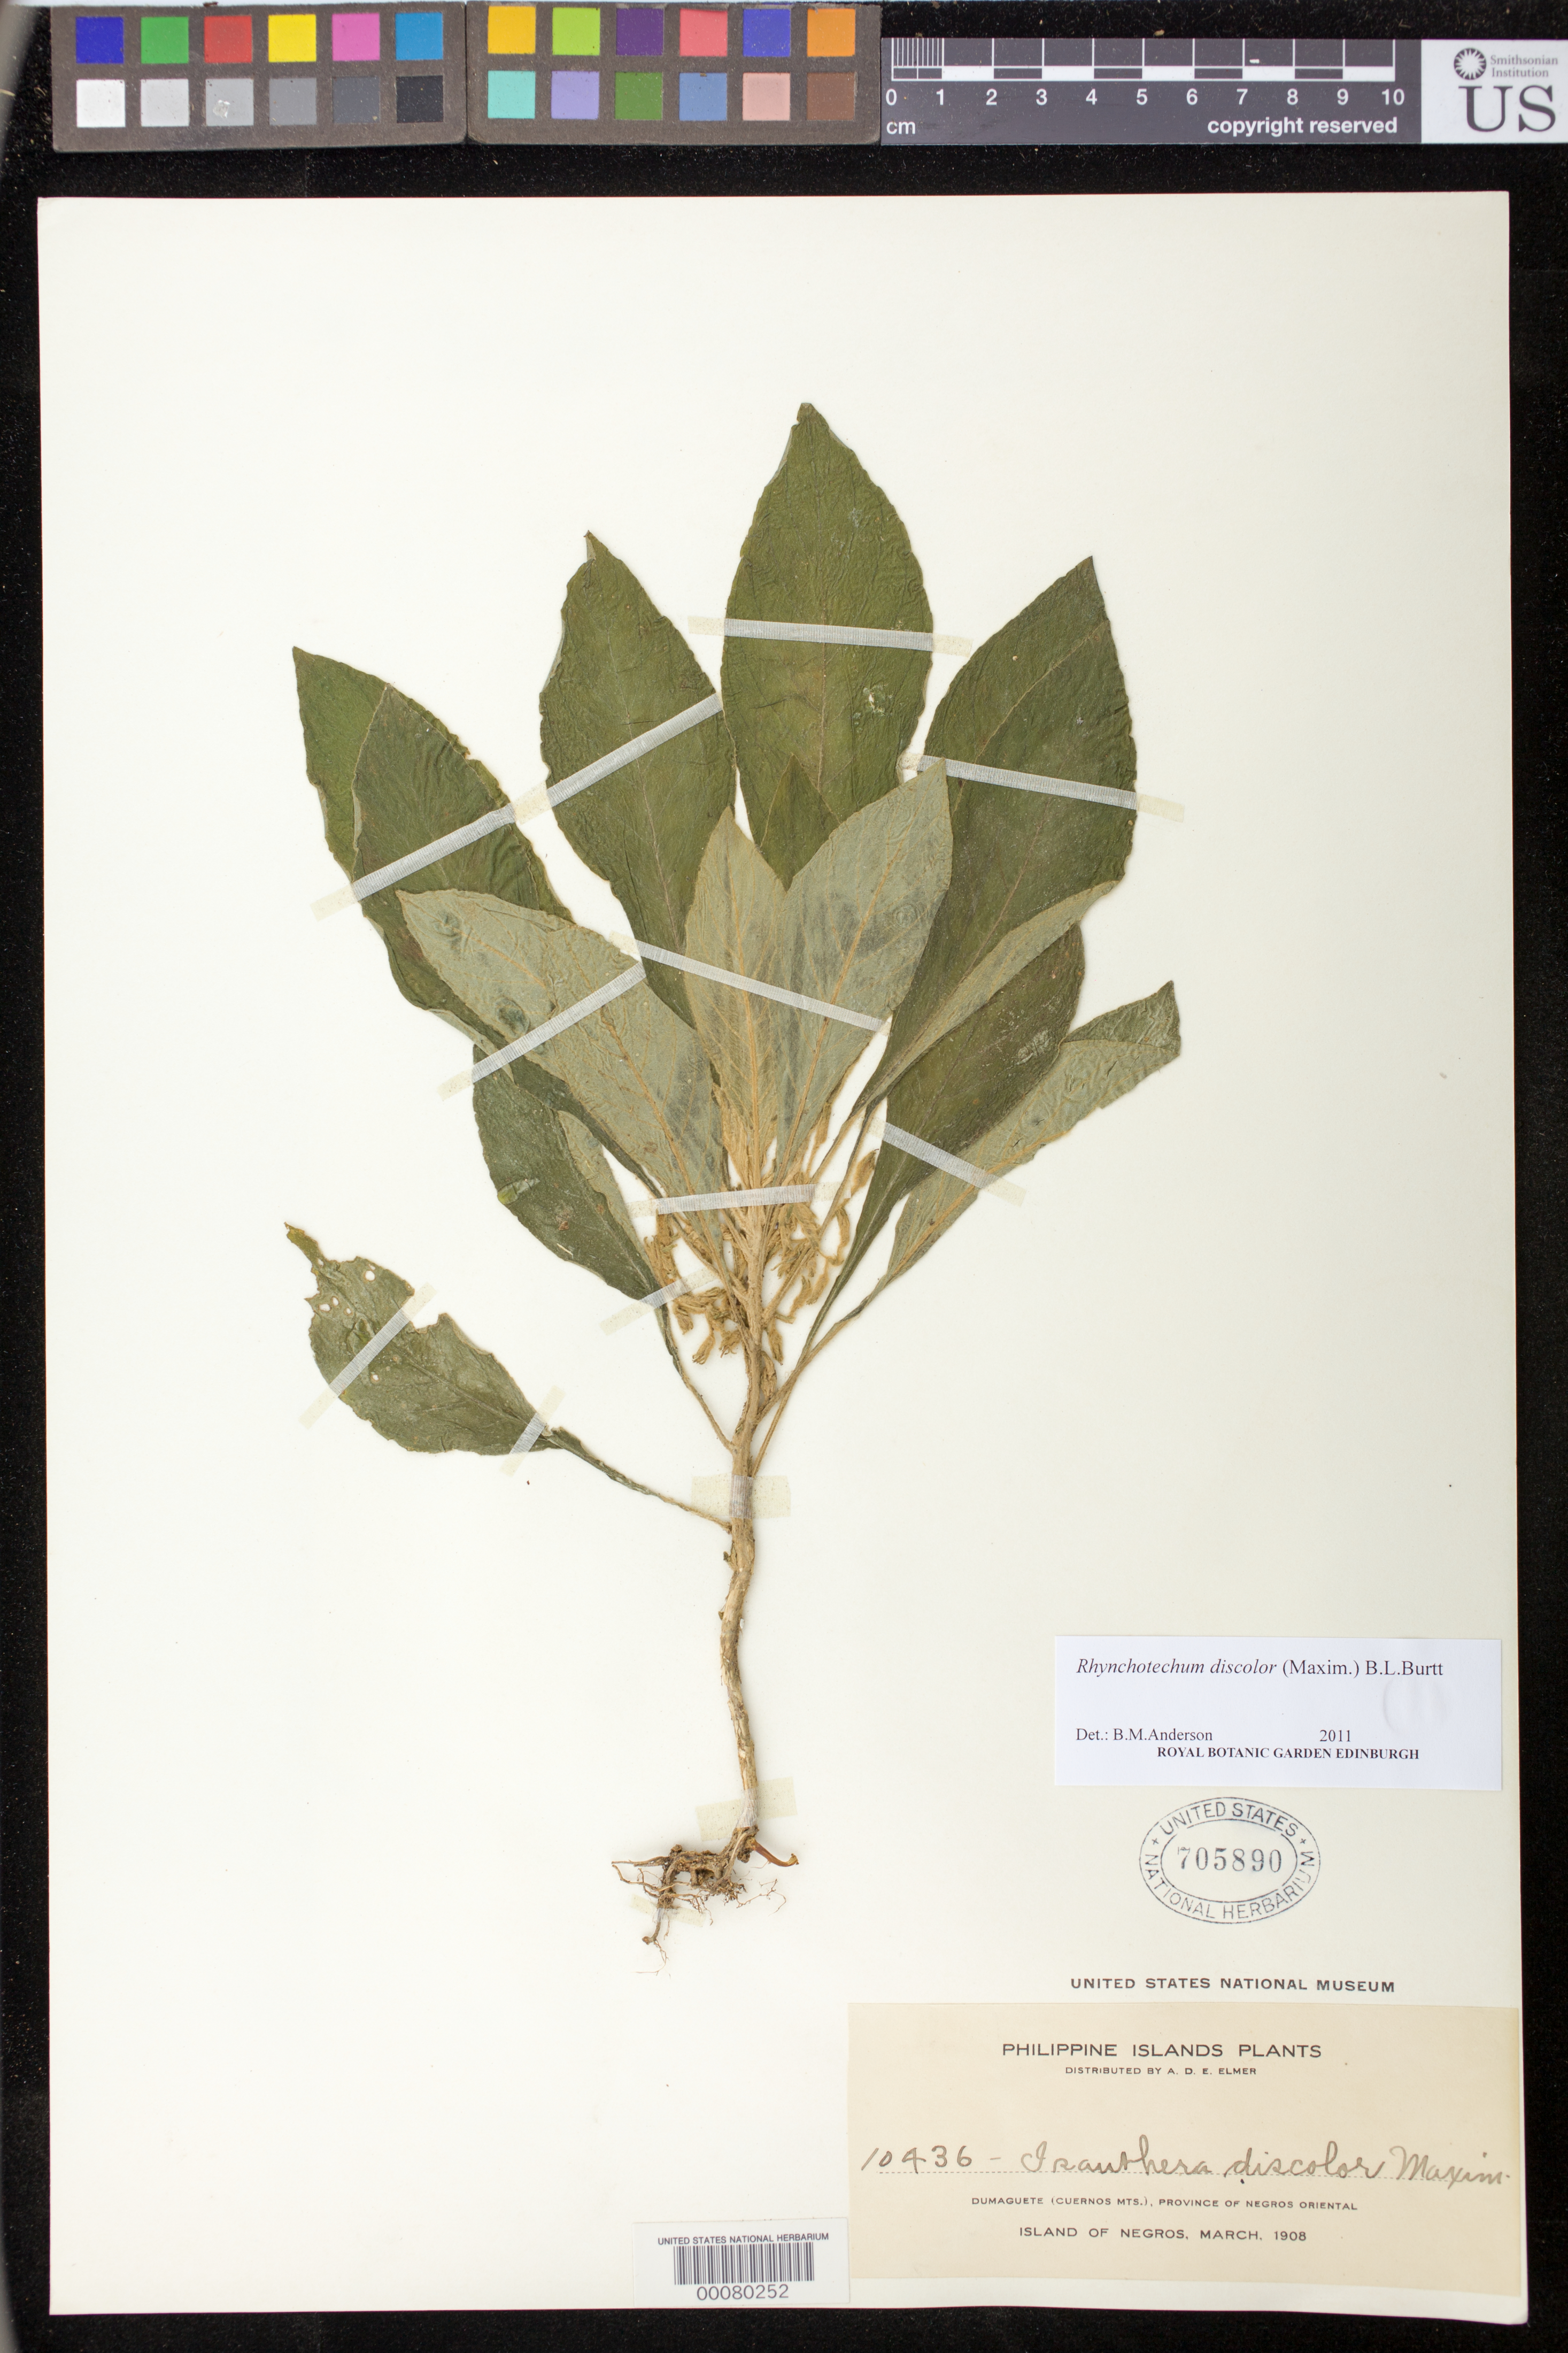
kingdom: Plantae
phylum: Tracheophyta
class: Magnoliopsida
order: Lamiales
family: Gesneriaceae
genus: Rhynchotechum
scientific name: Rhynchotechum discolor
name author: (Maxim.) B.L. Burtt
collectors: A. D. E. Elmer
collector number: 10436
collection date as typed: Mar 1908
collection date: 1908-03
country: Philippines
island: Negros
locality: Negros oriental, Dumaguete (cuernos mts)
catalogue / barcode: US 705890